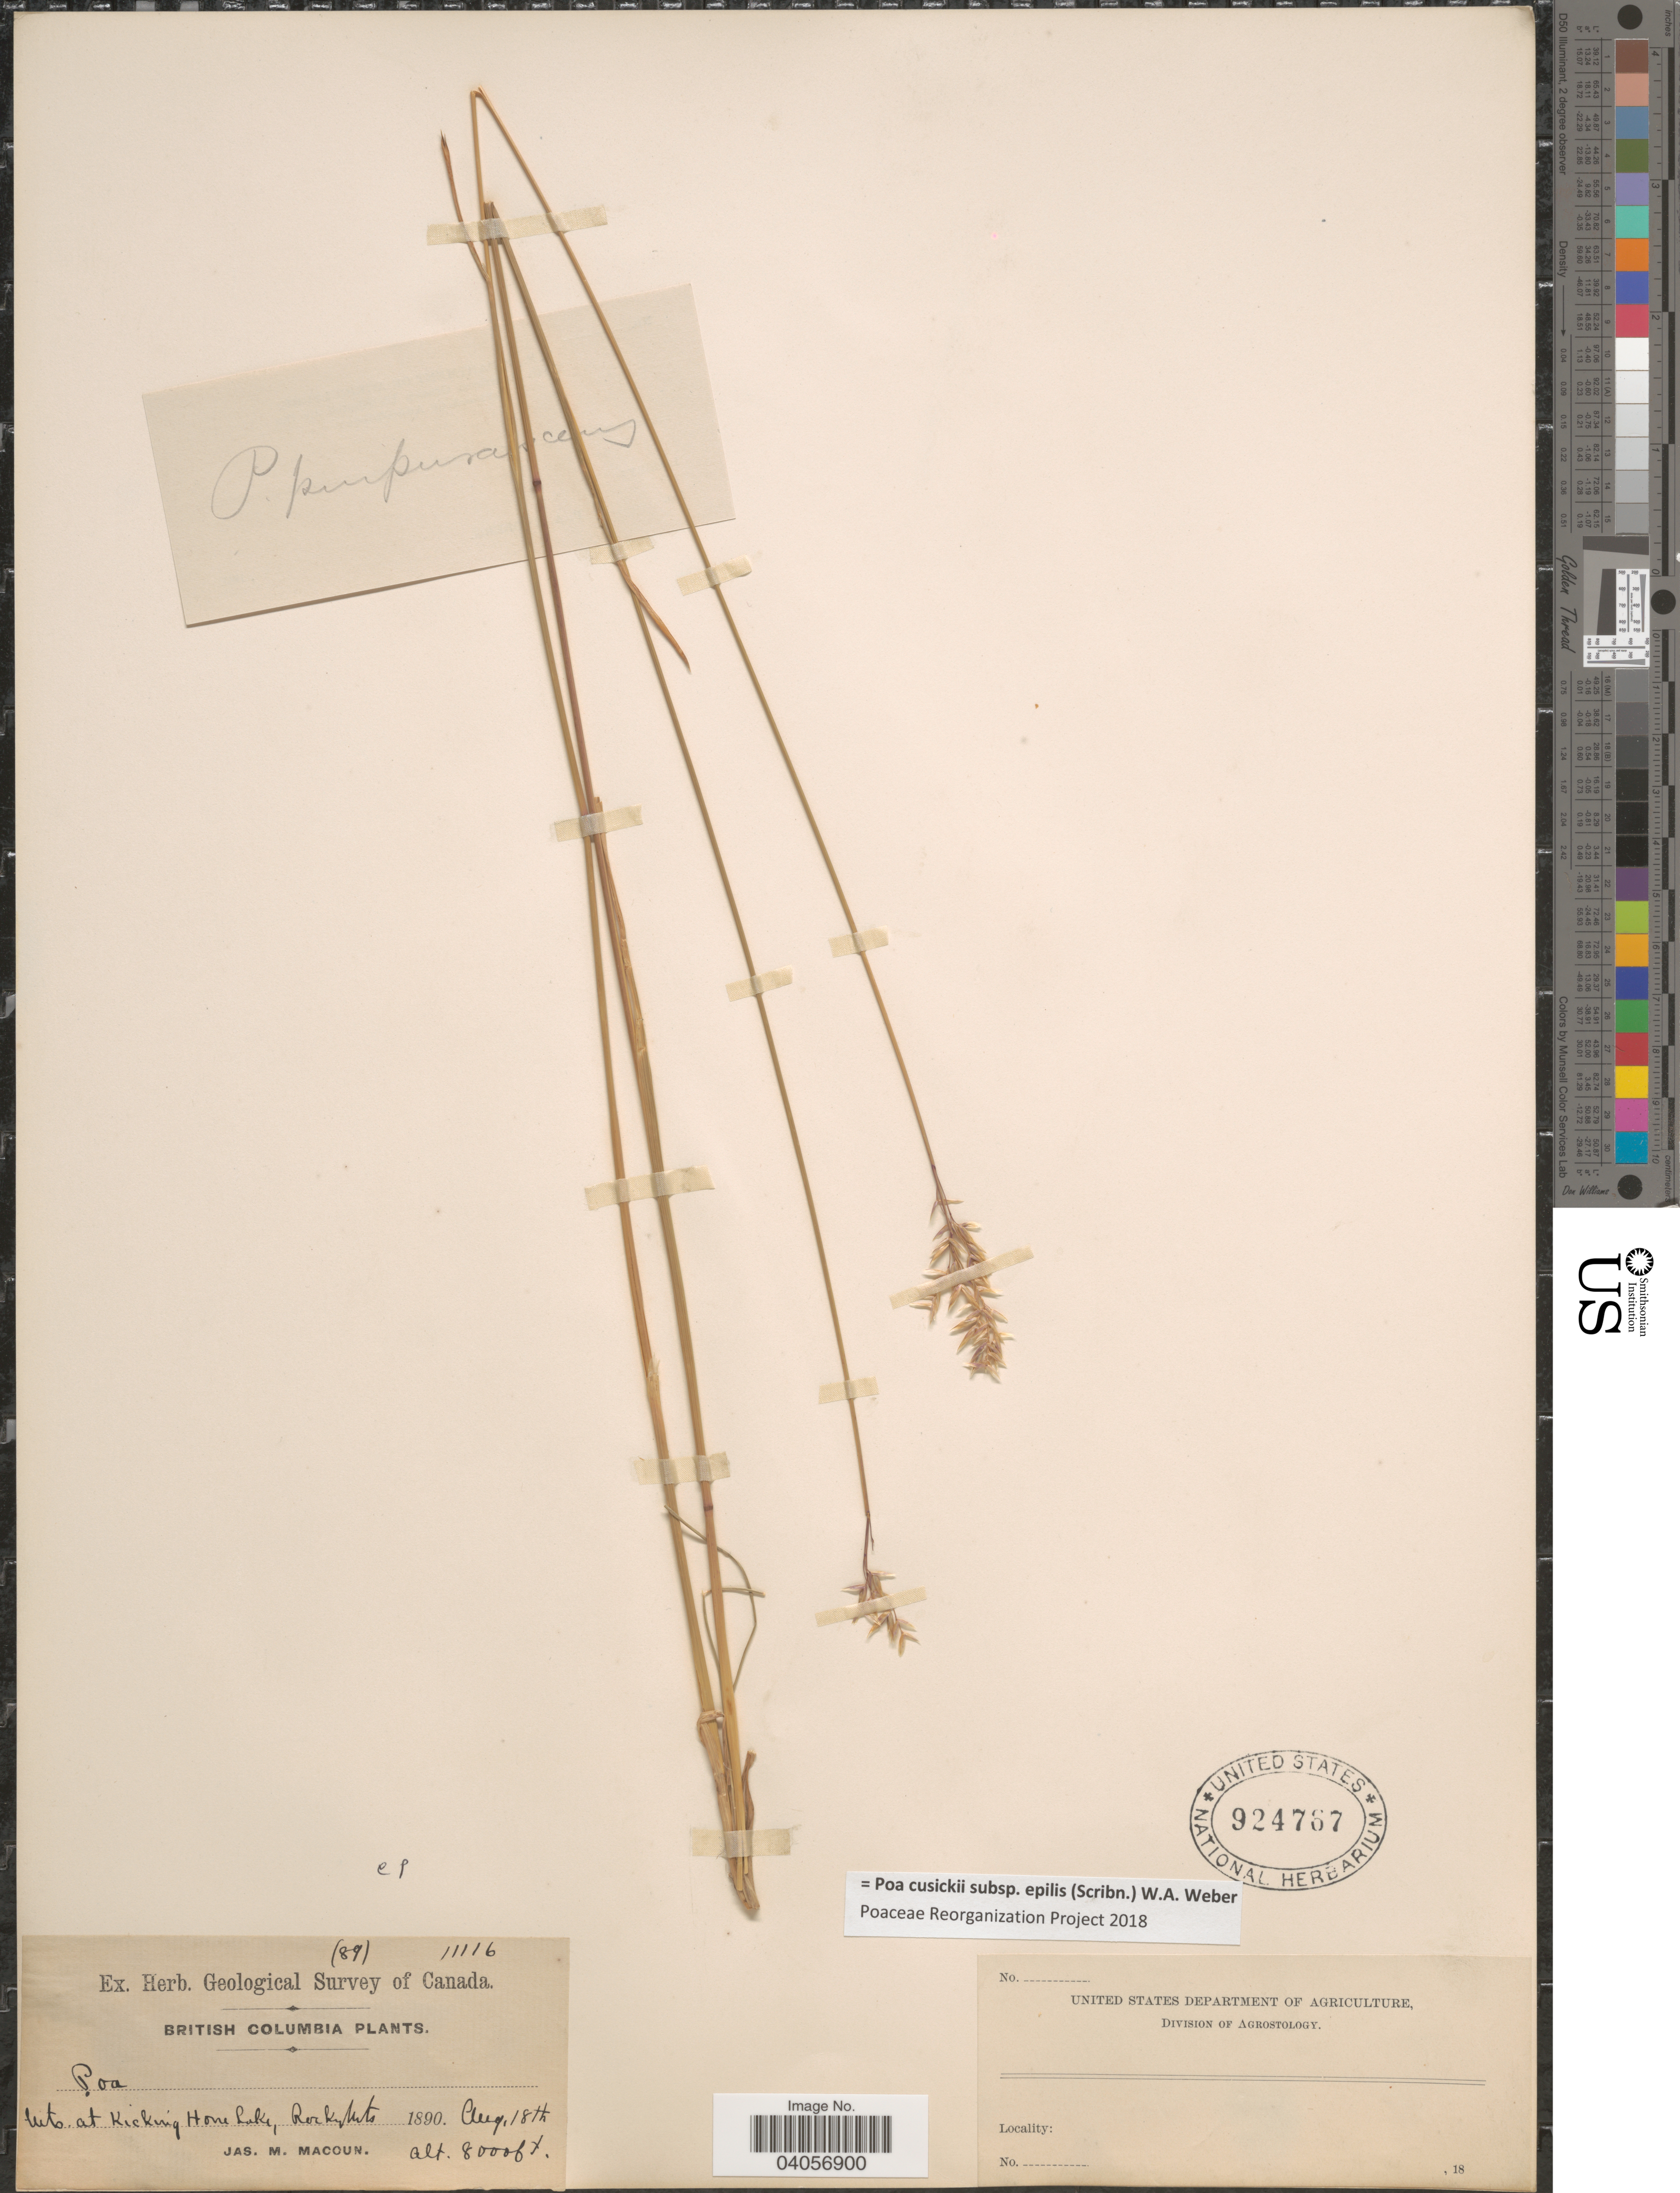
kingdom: Plantae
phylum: Tracheophyta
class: Liliopsida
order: Poales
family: Poaceae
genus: Poa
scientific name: Poa cusickii subsp. epilis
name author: (Scribn.) W.A. Weber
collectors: J. M. Macoun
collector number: (89)11116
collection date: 1890-08-18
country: Canada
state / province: British Columbia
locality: Mts. at Kicking Horse Lake, Rocky Mts.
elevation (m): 2438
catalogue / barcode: US 924767